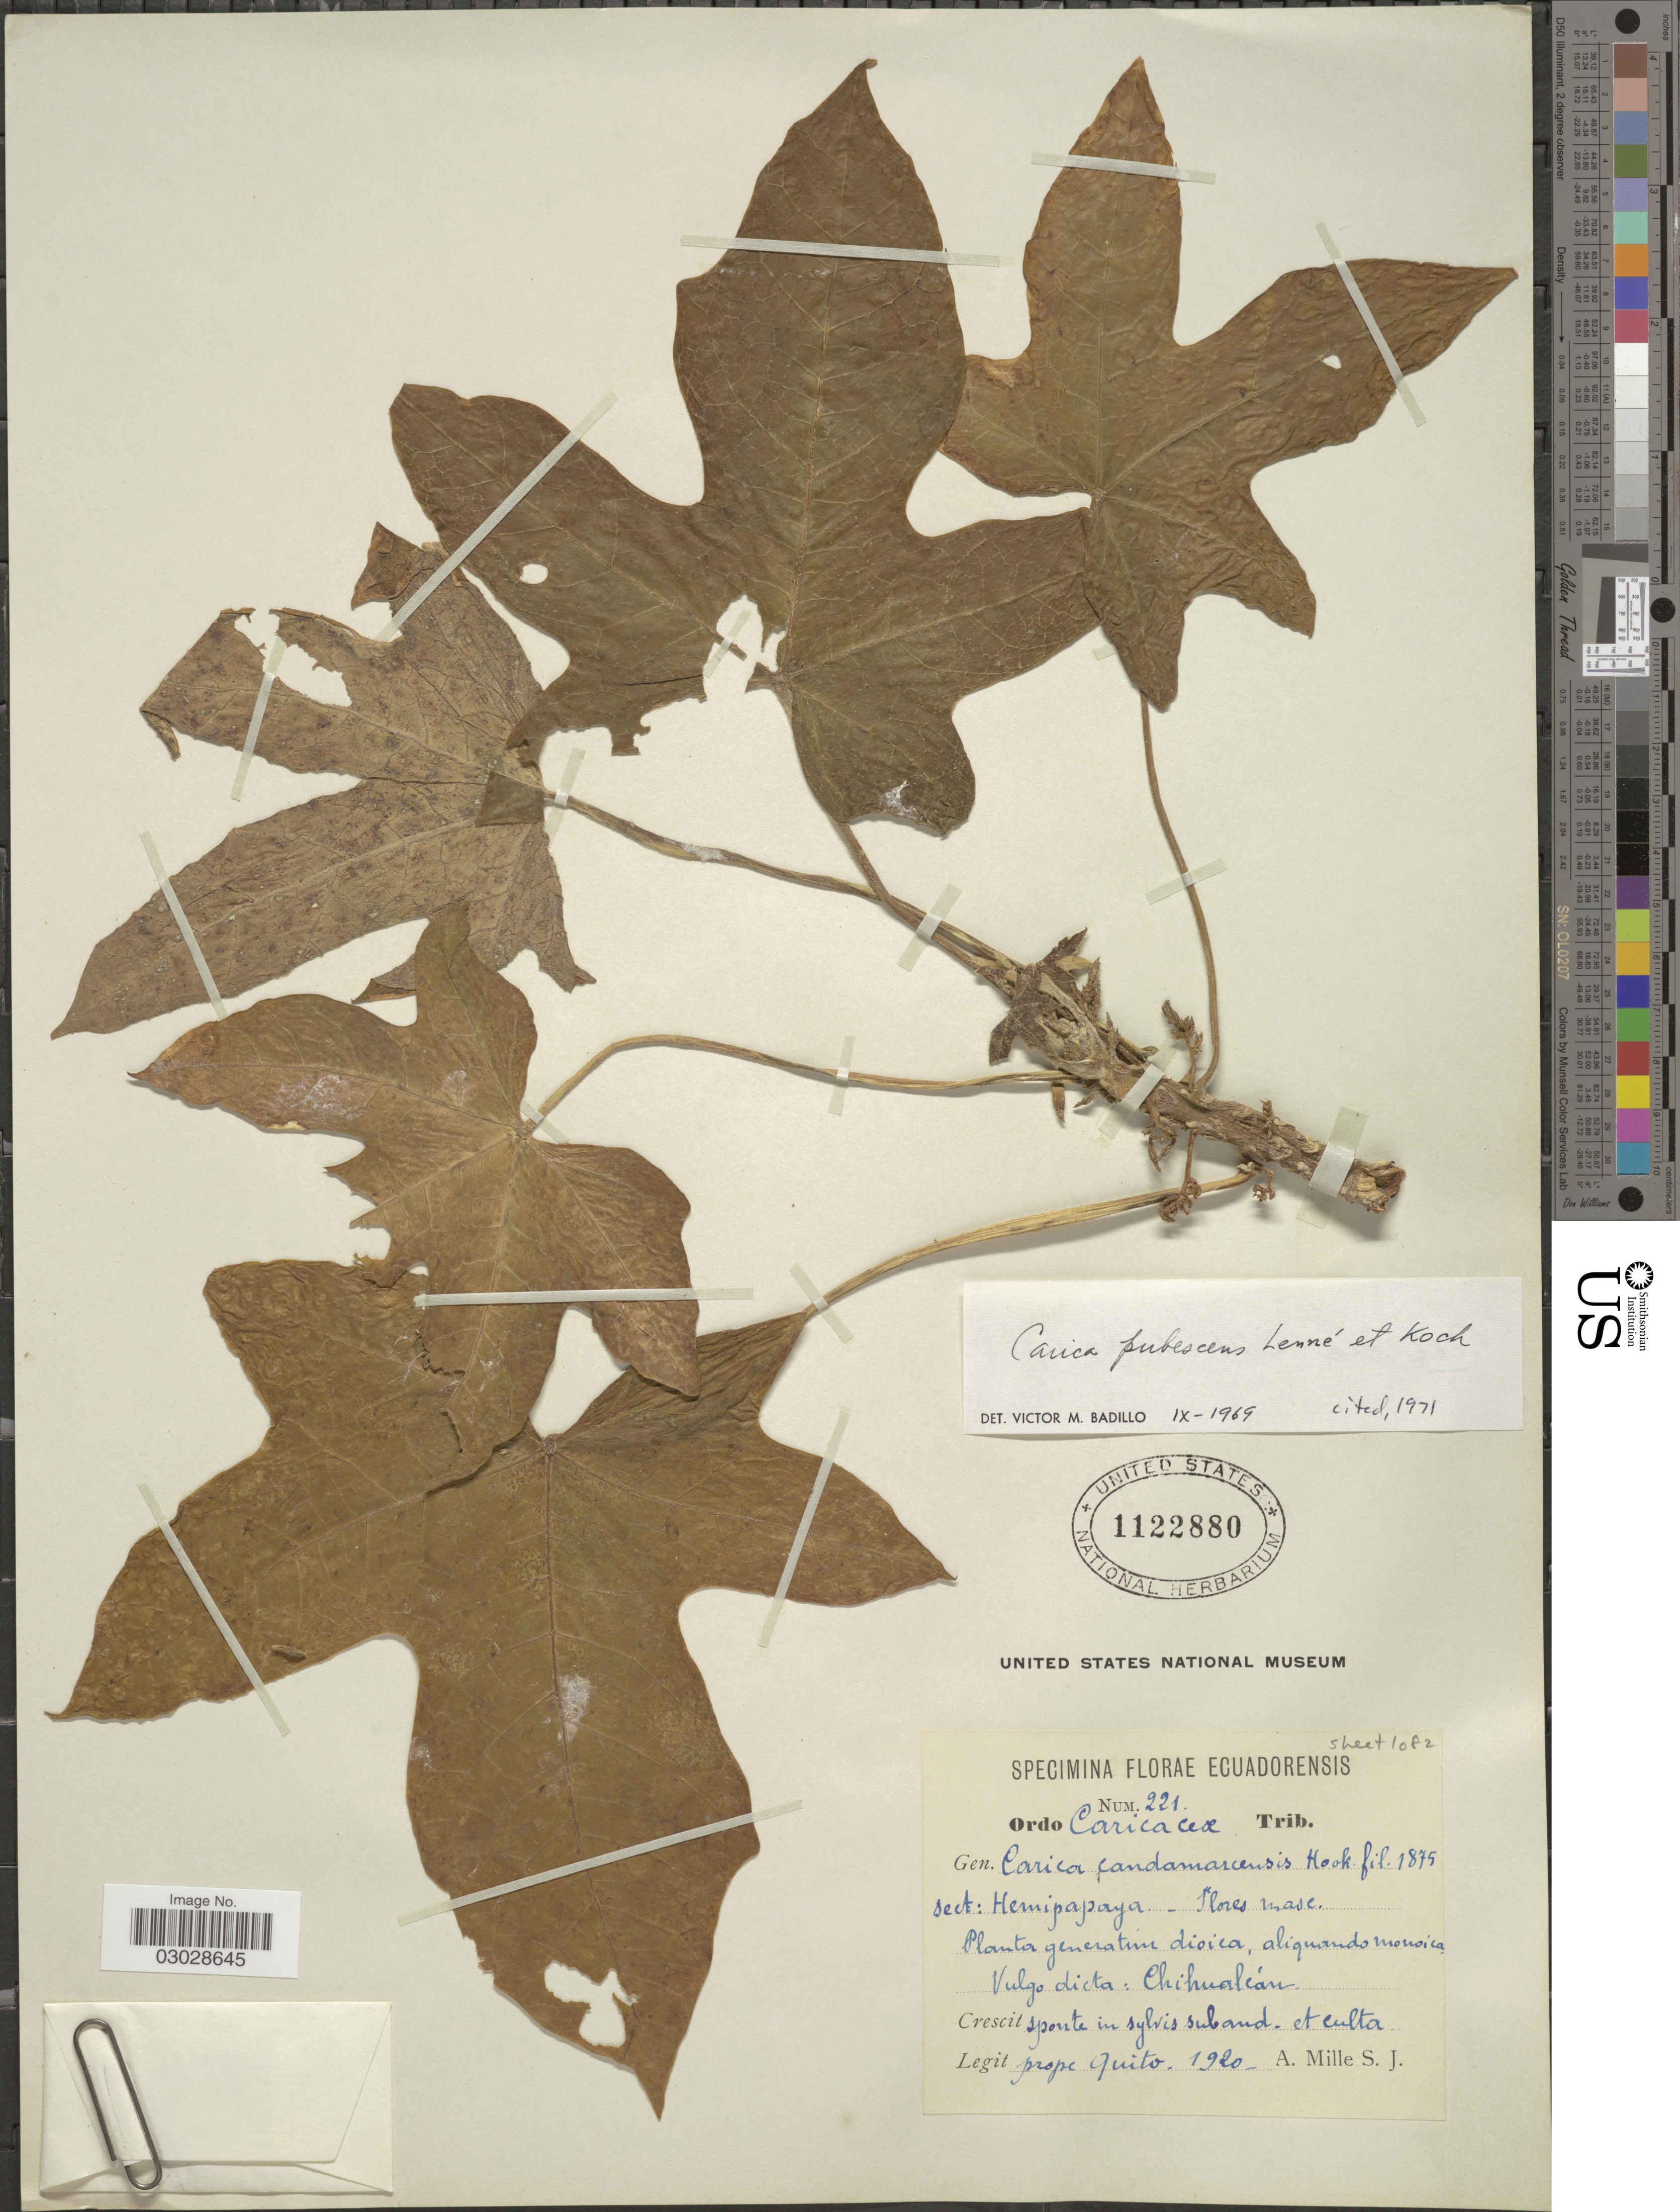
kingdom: Plantae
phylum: Tracheophyta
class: Magnoliopsida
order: Brassicales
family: Caricaceae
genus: Vasconcellea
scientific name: Vasconcellea pubescens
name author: A. DC.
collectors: A. Mille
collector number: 221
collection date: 1920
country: Ecuador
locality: Crescit sponte in sylvis suband. et culta prope Quito.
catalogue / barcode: US 1122880